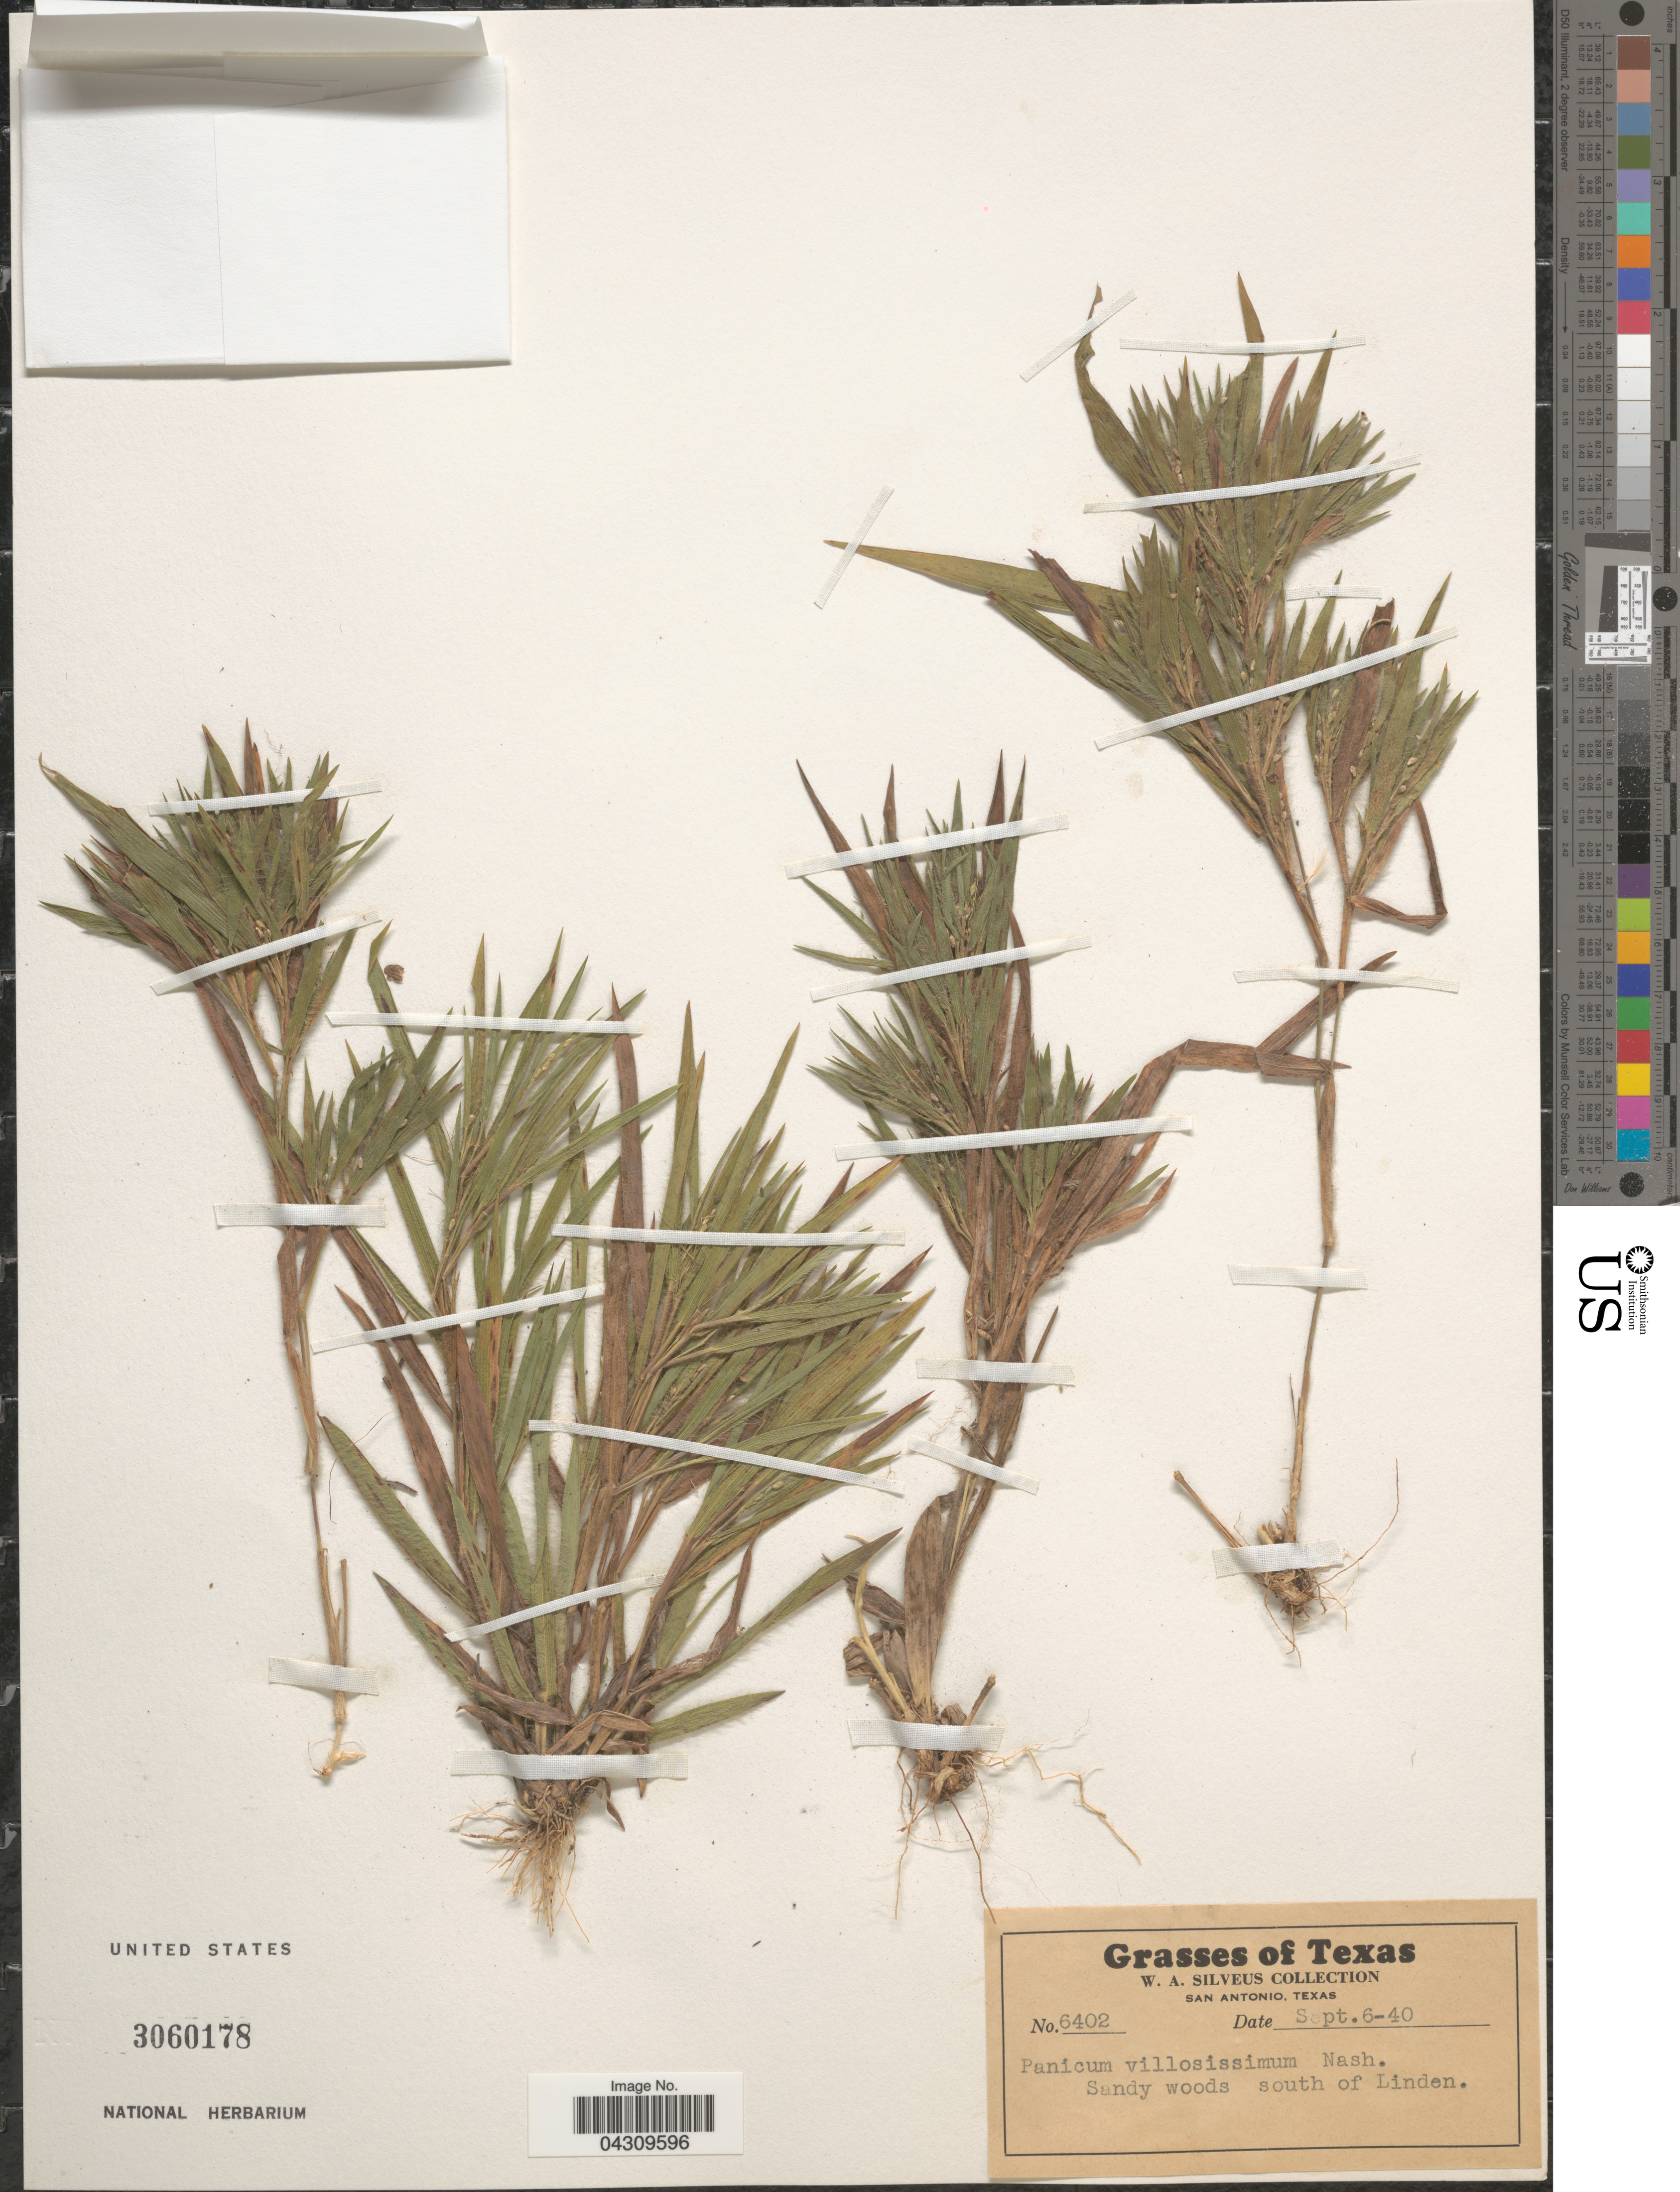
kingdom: Plantae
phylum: Tracheophyta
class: Liliopsida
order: Poales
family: Poaceae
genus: Dichanthelium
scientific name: Dichanthelium acuminatum var. acuminatum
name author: (Sw.) Gould & C.A. Clark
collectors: W. Silveus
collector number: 6402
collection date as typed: Transcribed d/m/y: 6/9/40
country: United States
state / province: Texas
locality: Sandy woods south of Linden.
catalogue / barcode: US 3060178